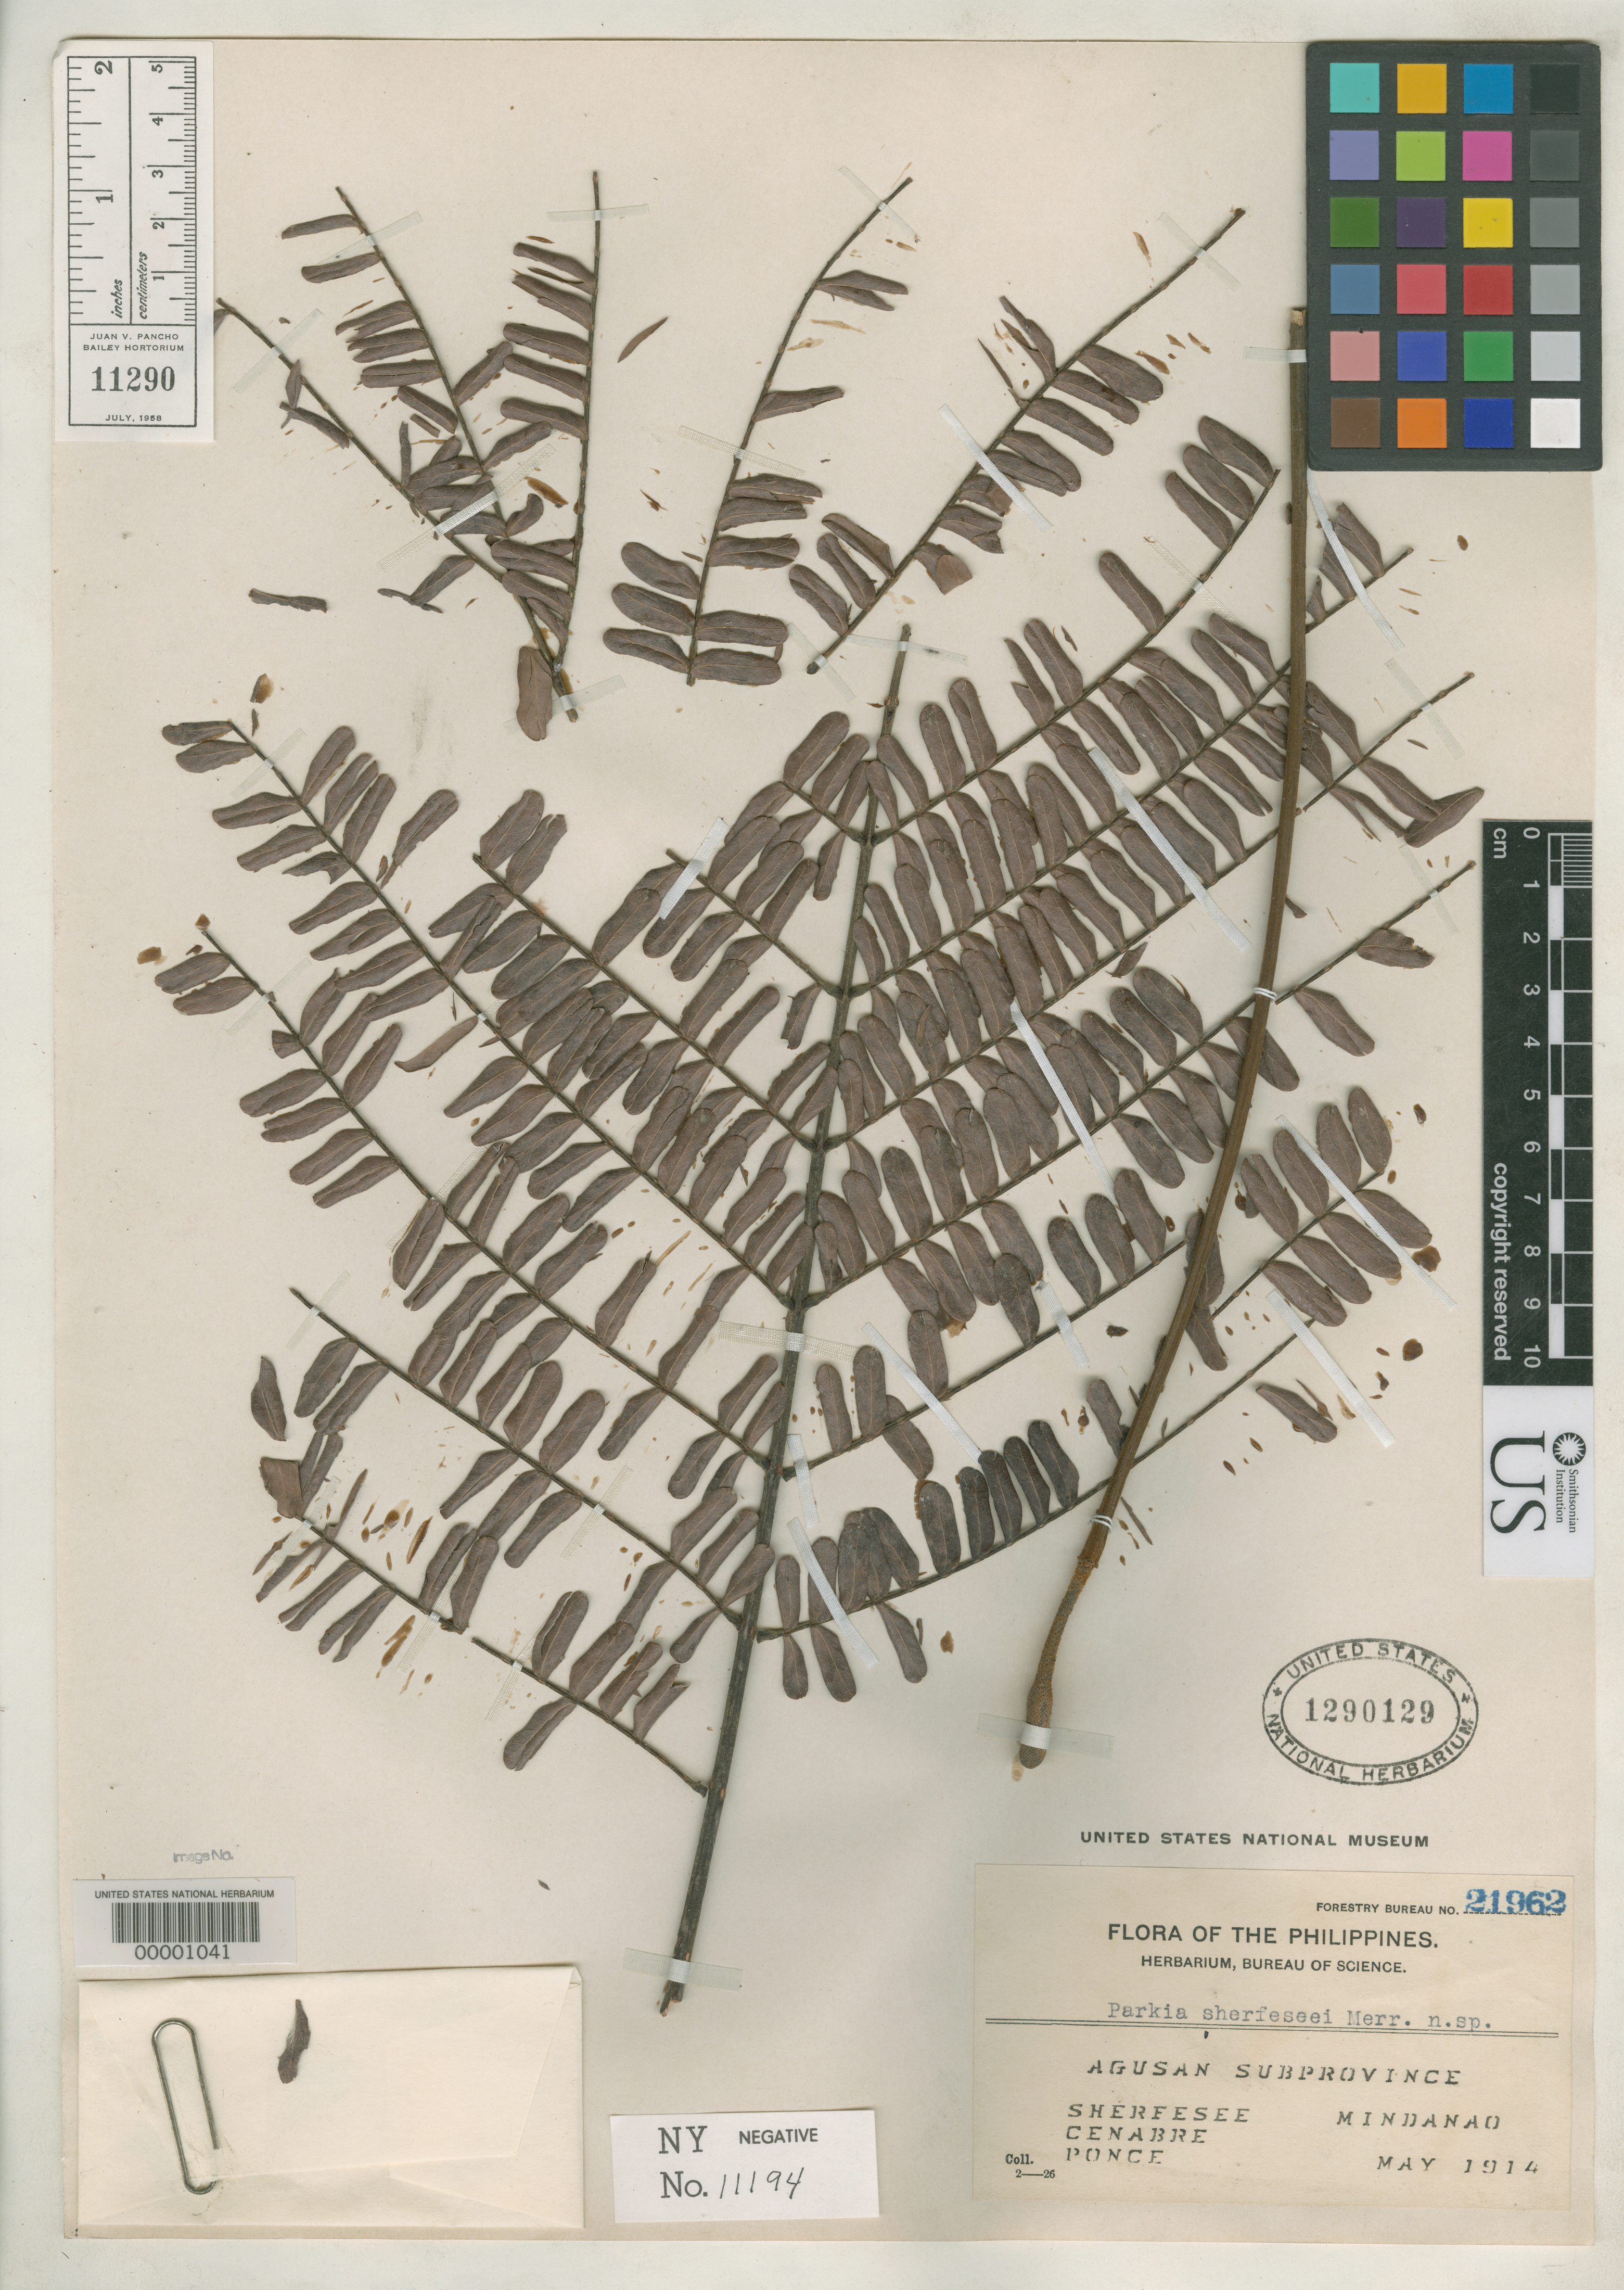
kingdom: Plantae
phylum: Tracheophyta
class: Magnoliopsida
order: Fabales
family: Fabaceae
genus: Parkia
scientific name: Parkia sherfeseei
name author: Merr.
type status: Isotype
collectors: -. Shertesee, A. Cenabre & S. Ponce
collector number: For. Bur. 21962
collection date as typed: May 1914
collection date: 1914-05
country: Philippines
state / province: Caraga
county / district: Agusan del Norte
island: Mindanao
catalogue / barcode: US 1290129